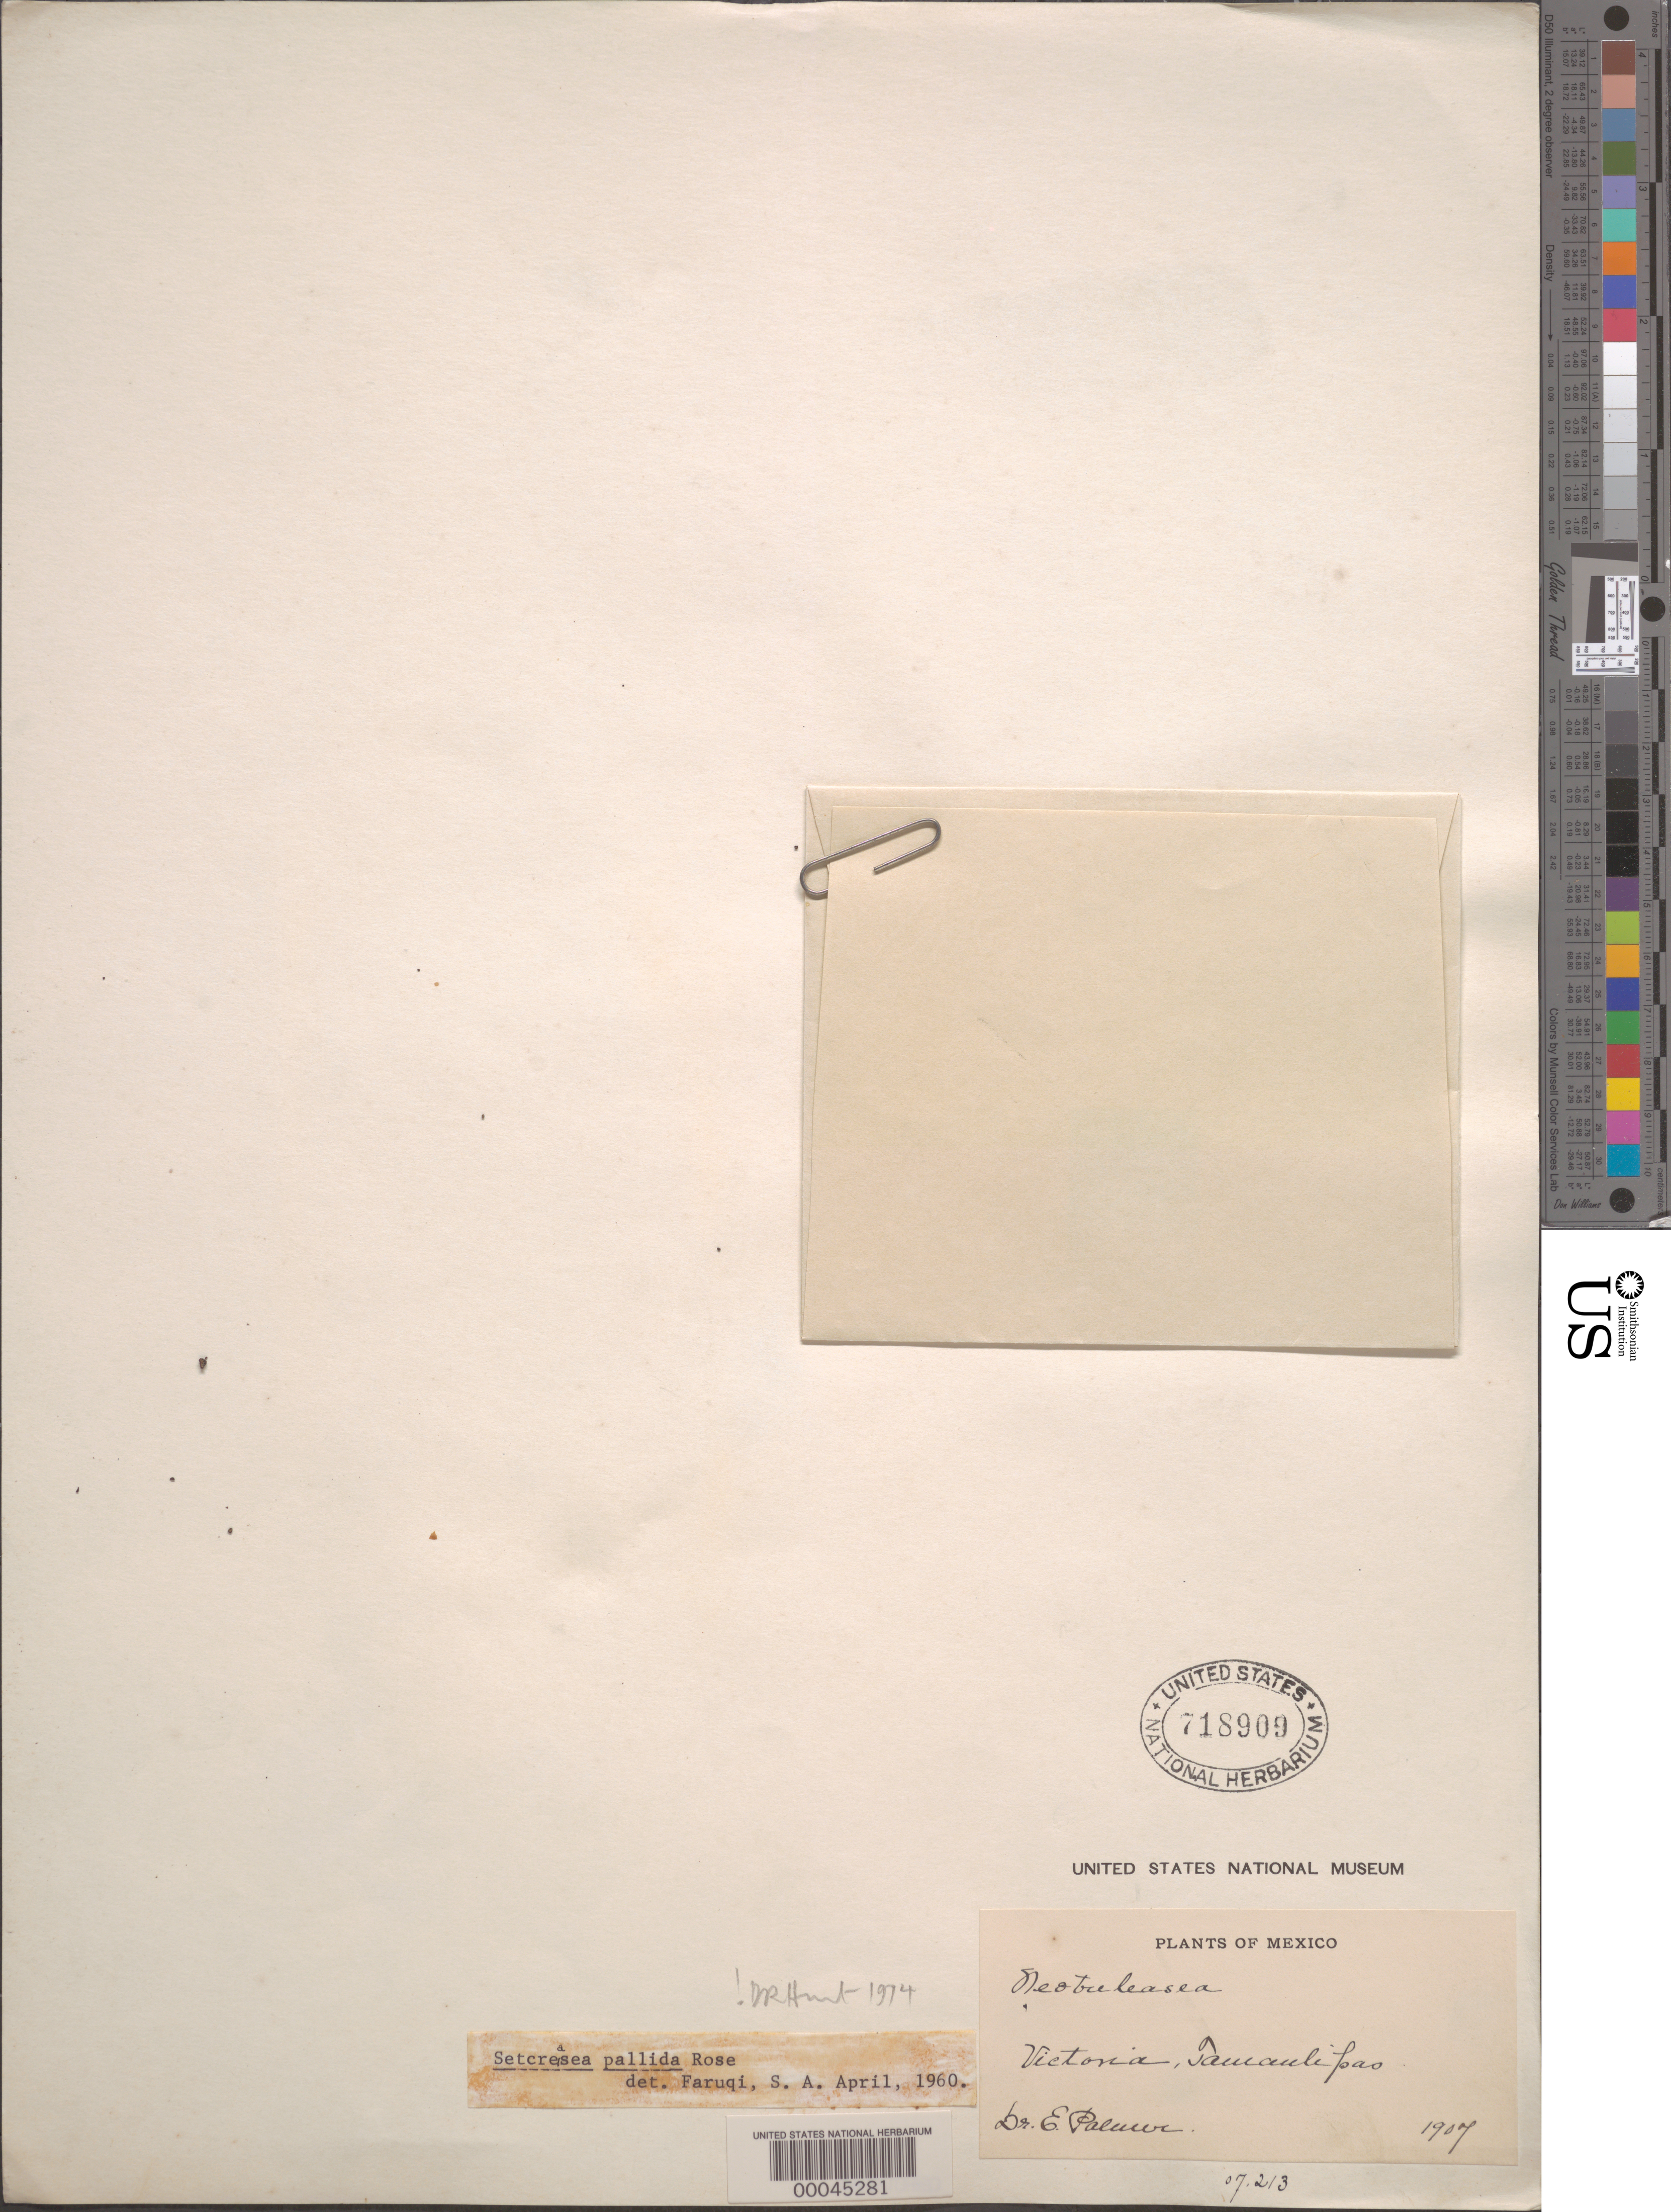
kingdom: Plantae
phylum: Tracheophyta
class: Liliopsida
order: Commelinales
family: Commelinaceae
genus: Tradescantia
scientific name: Tradescantia pallida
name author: (Rose) D.R. Hunt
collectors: E. Palmer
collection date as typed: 1907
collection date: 1907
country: Mexico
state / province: Tamaulipas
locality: Victoria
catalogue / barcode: US 718909